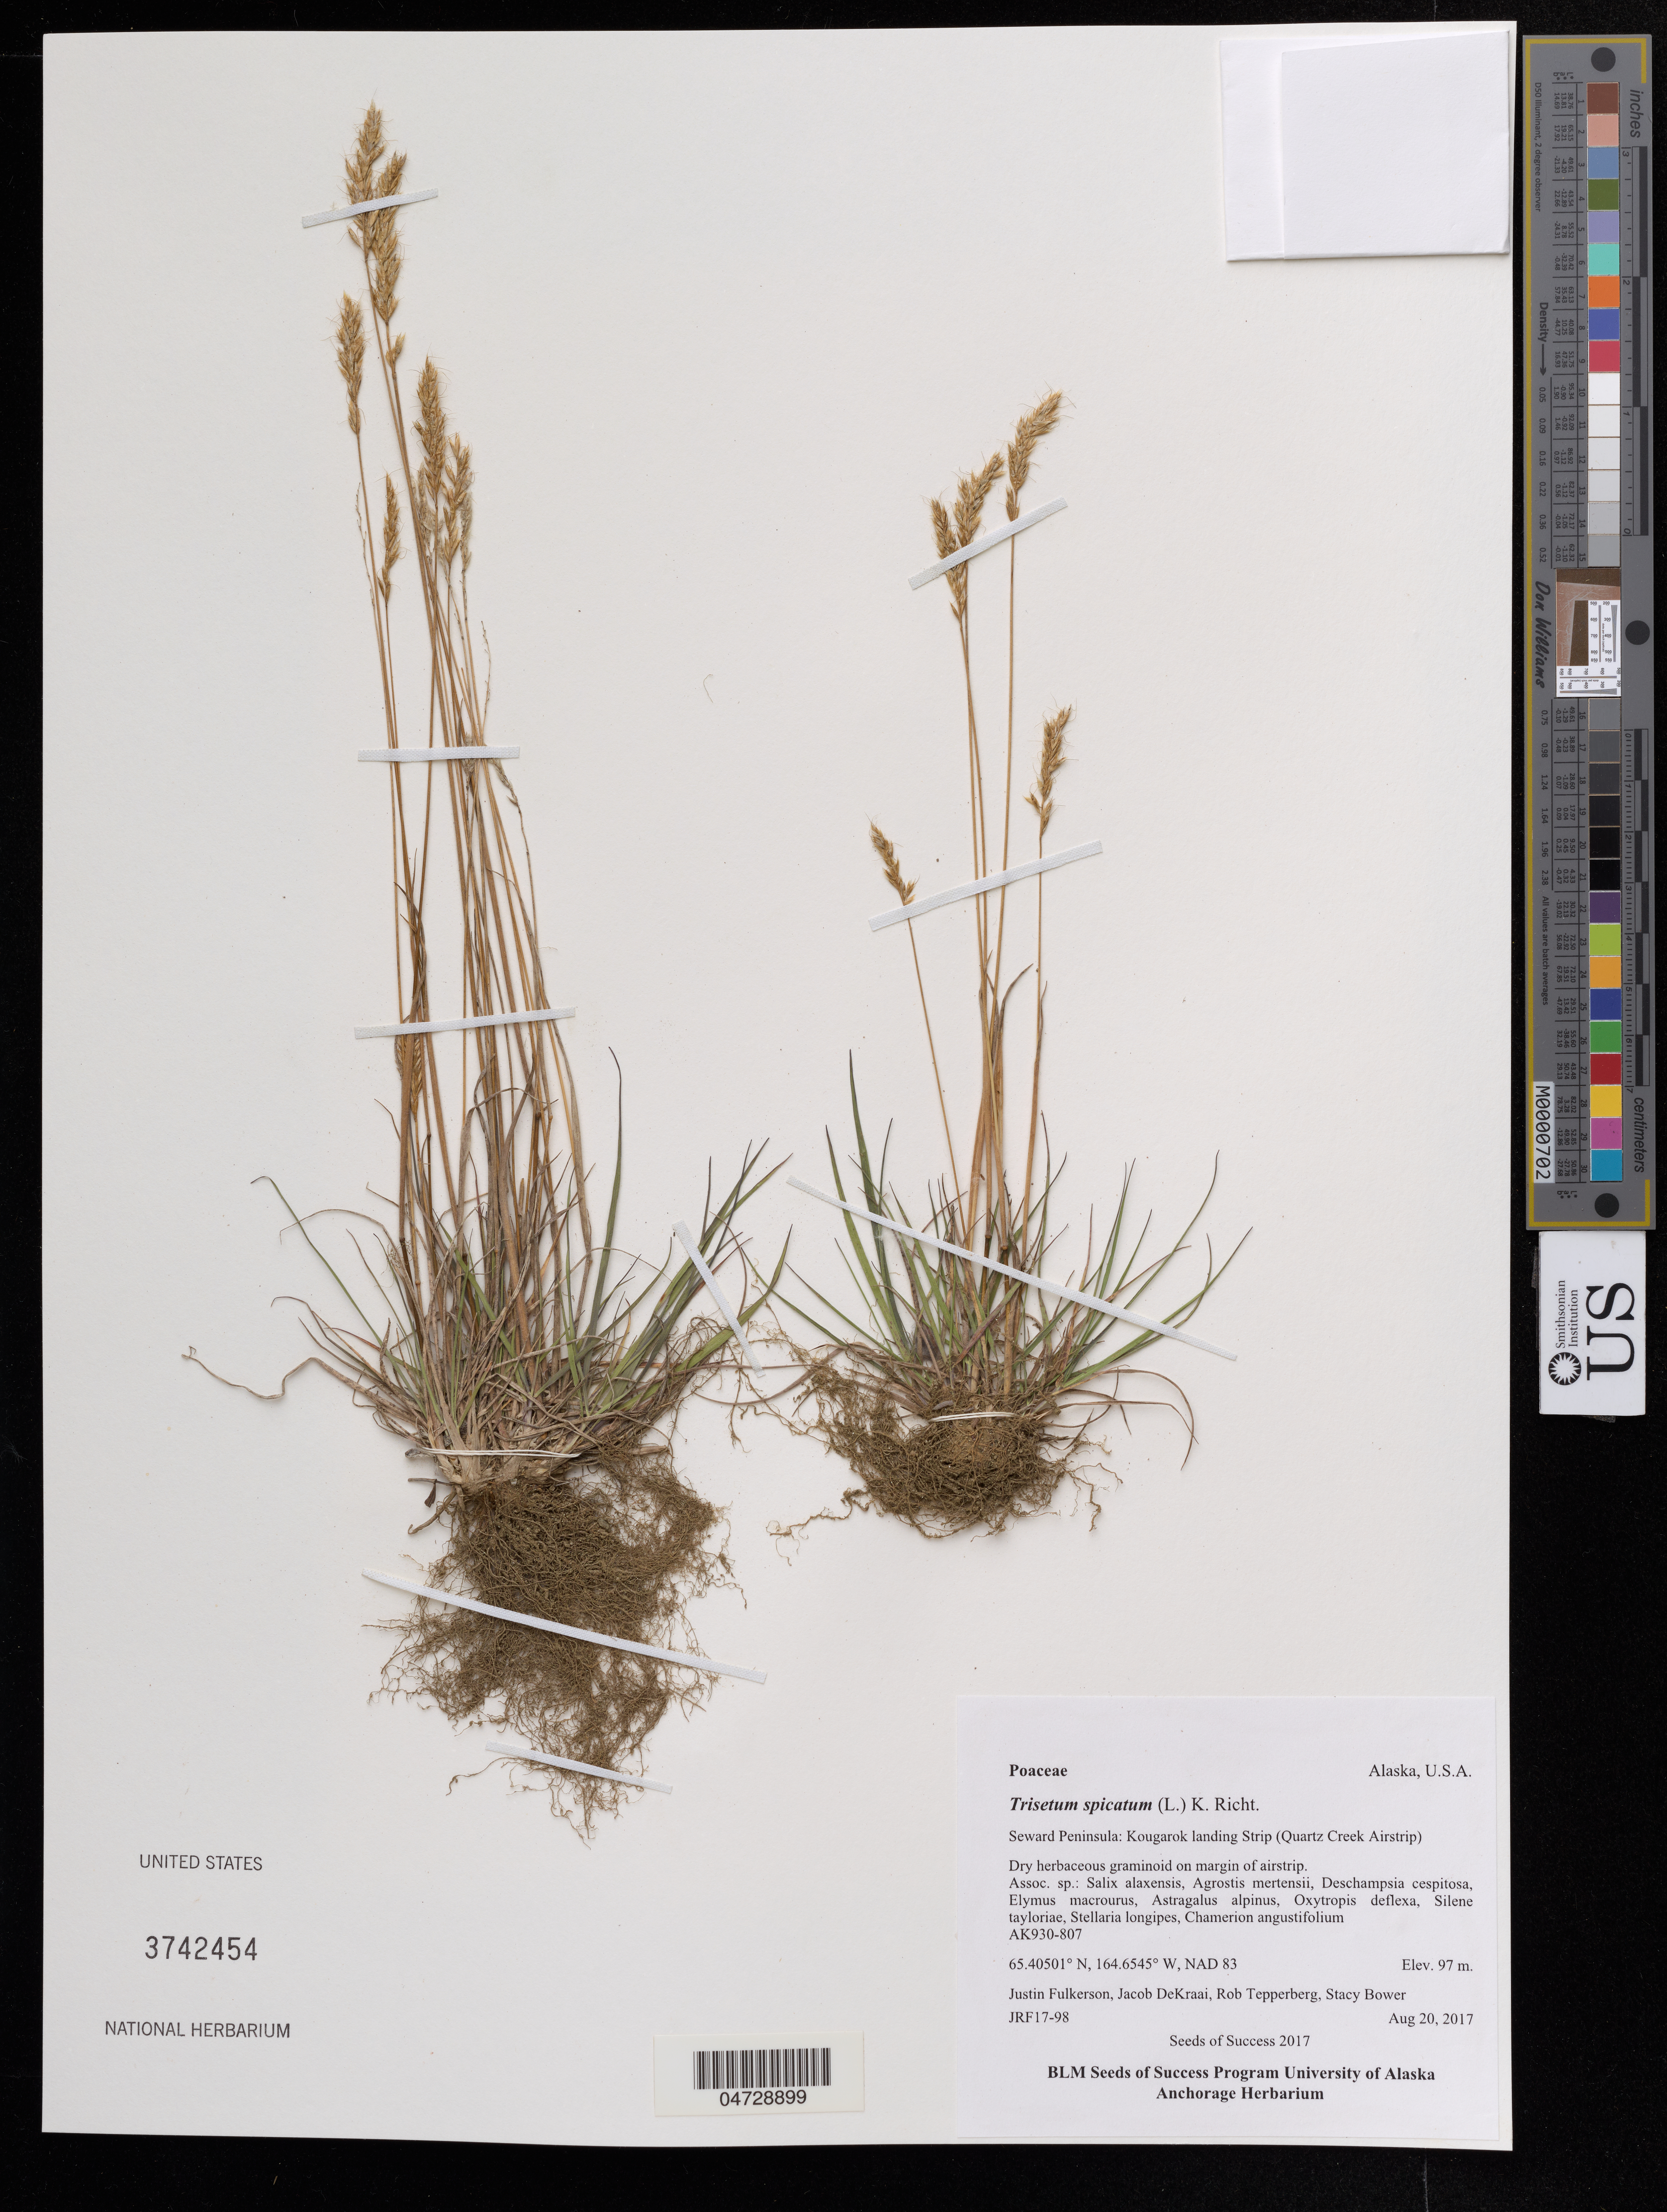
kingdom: Plantae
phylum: Tracheophyta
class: Liliopsida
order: Poales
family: Poaceae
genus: Trisetum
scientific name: Trisetum spicatum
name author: (L.) K. Richt.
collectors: J. Fulkerson, J. DeKraai & R. Tepperberg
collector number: JRF17-98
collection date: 2017-08-20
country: United States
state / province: Alaska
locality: Seward Peninsula: Kougarok landing Strip (Quartz Creek Airstrip).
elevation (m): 97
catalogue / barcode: US 3742454